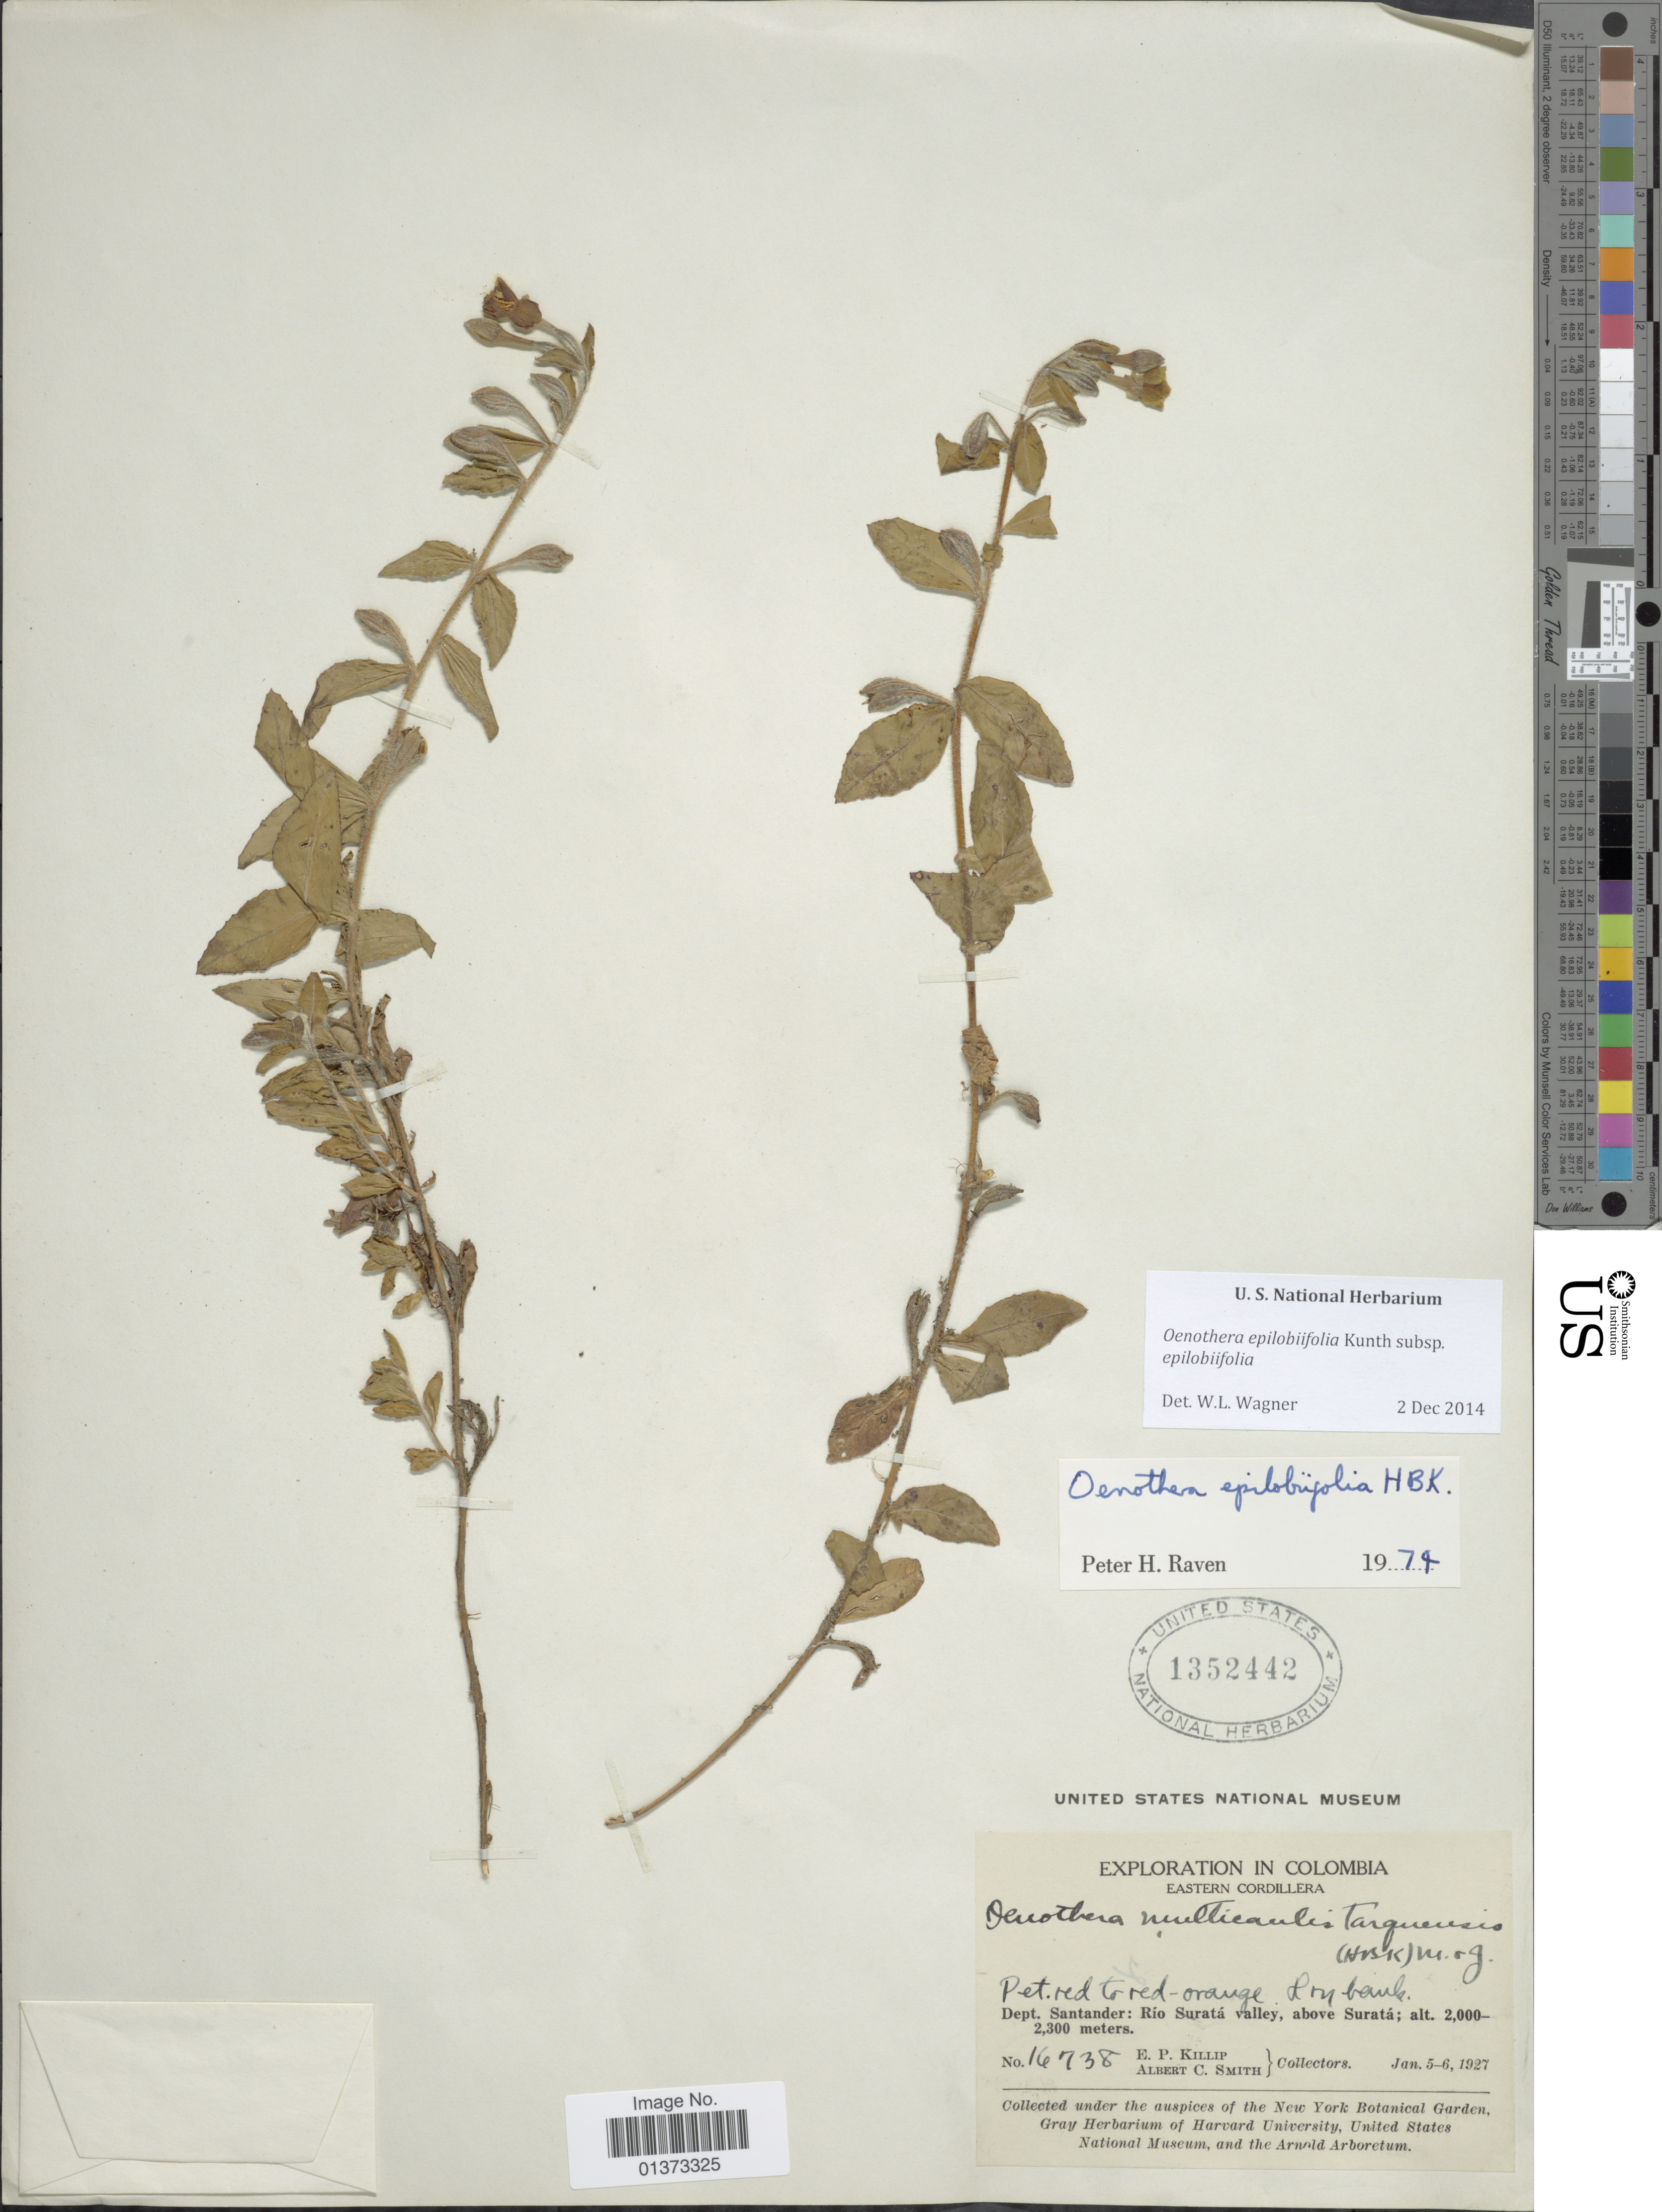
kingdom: Plantae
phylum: Tracheophyta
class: Magnoliopsida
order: Myrtales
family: Onagraceae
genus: Oenothera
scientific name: Oenothera epilobiifolia subsp. epilobiifolia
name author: Kunth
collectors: E. P. Killip & A. C. Smith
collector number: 16738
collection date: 1927-01-05/1927-01-06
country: Colombia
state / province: Santander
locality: Eastern Cordillera, Río Suratá valley, above Suratá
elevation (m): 2000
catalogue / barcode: US 1352442